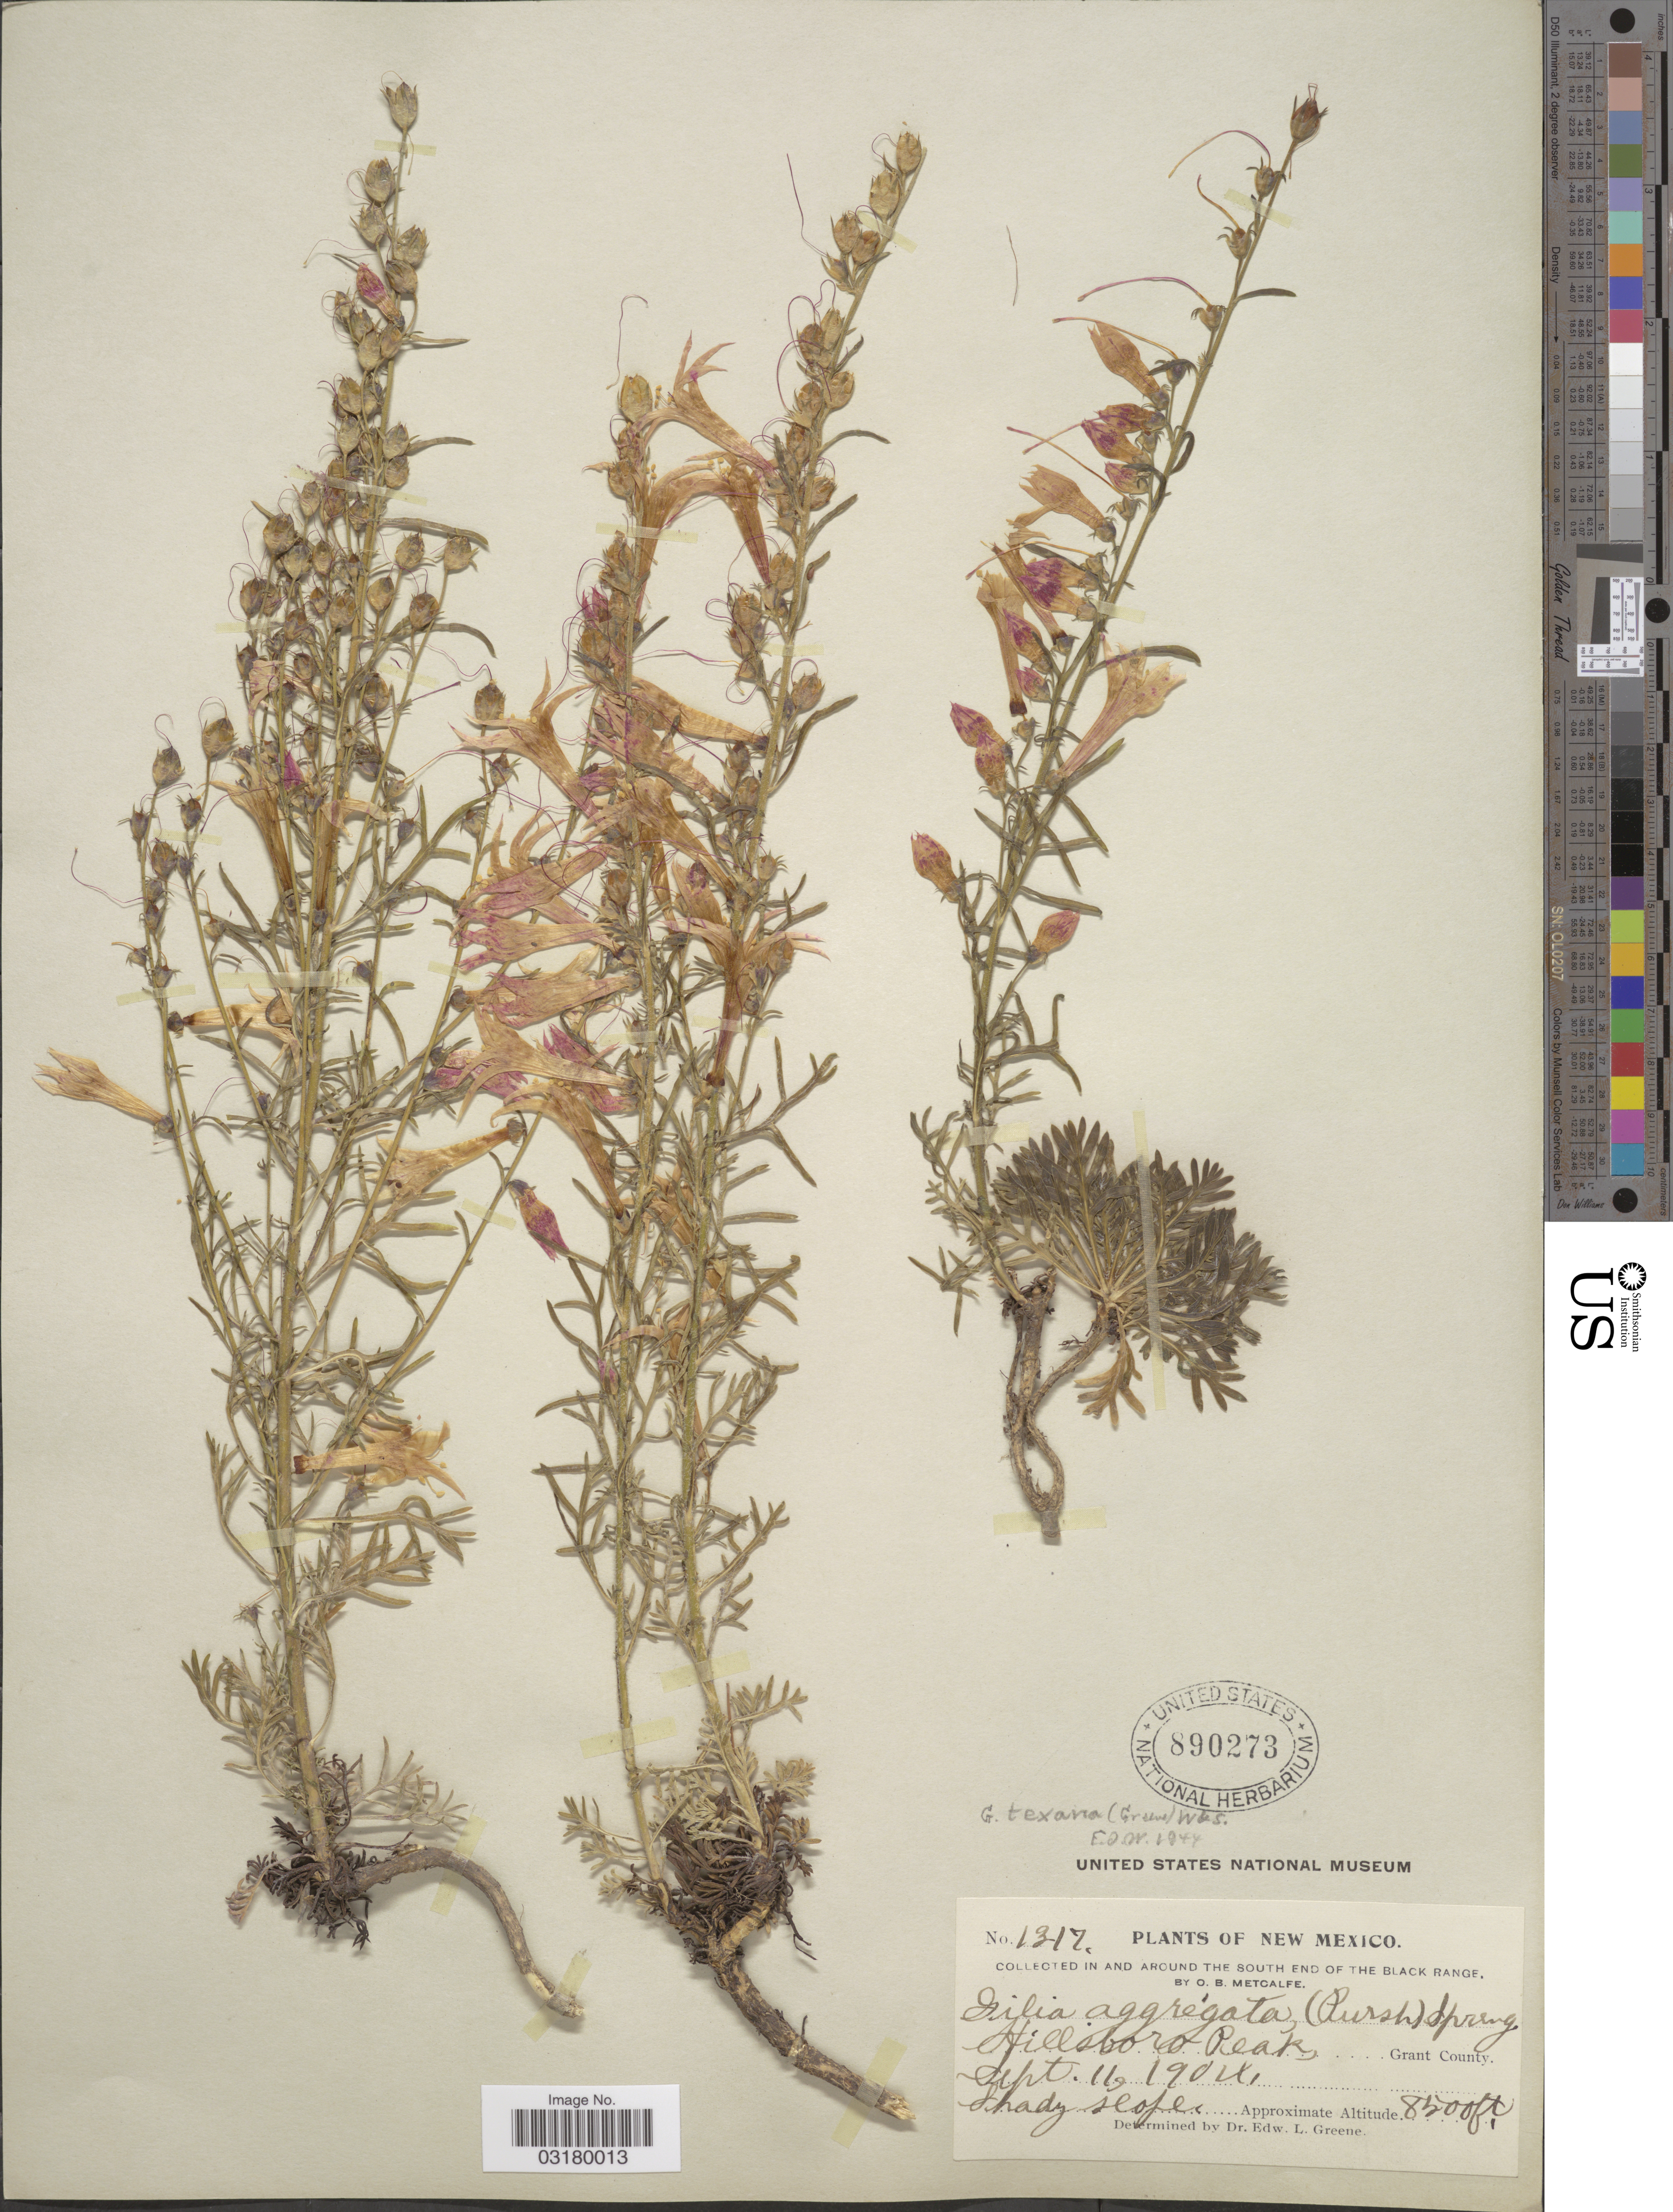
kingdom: Plantae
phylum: Tracheophyta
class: Magnoliopsida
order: Ericales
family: Polemoniaceae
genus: Ipomopsis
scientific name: Ipomopsis aggregata subsp. formosissima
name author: (Greene) Wherry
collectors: O. B. Metcalfe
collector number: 1317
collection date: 1904-09-11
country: United States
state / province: New Mexico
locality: Collected in and around the South End of the Black Range. Hillsboro Peak, Grant County.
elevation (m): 2591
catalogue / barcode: US 890273